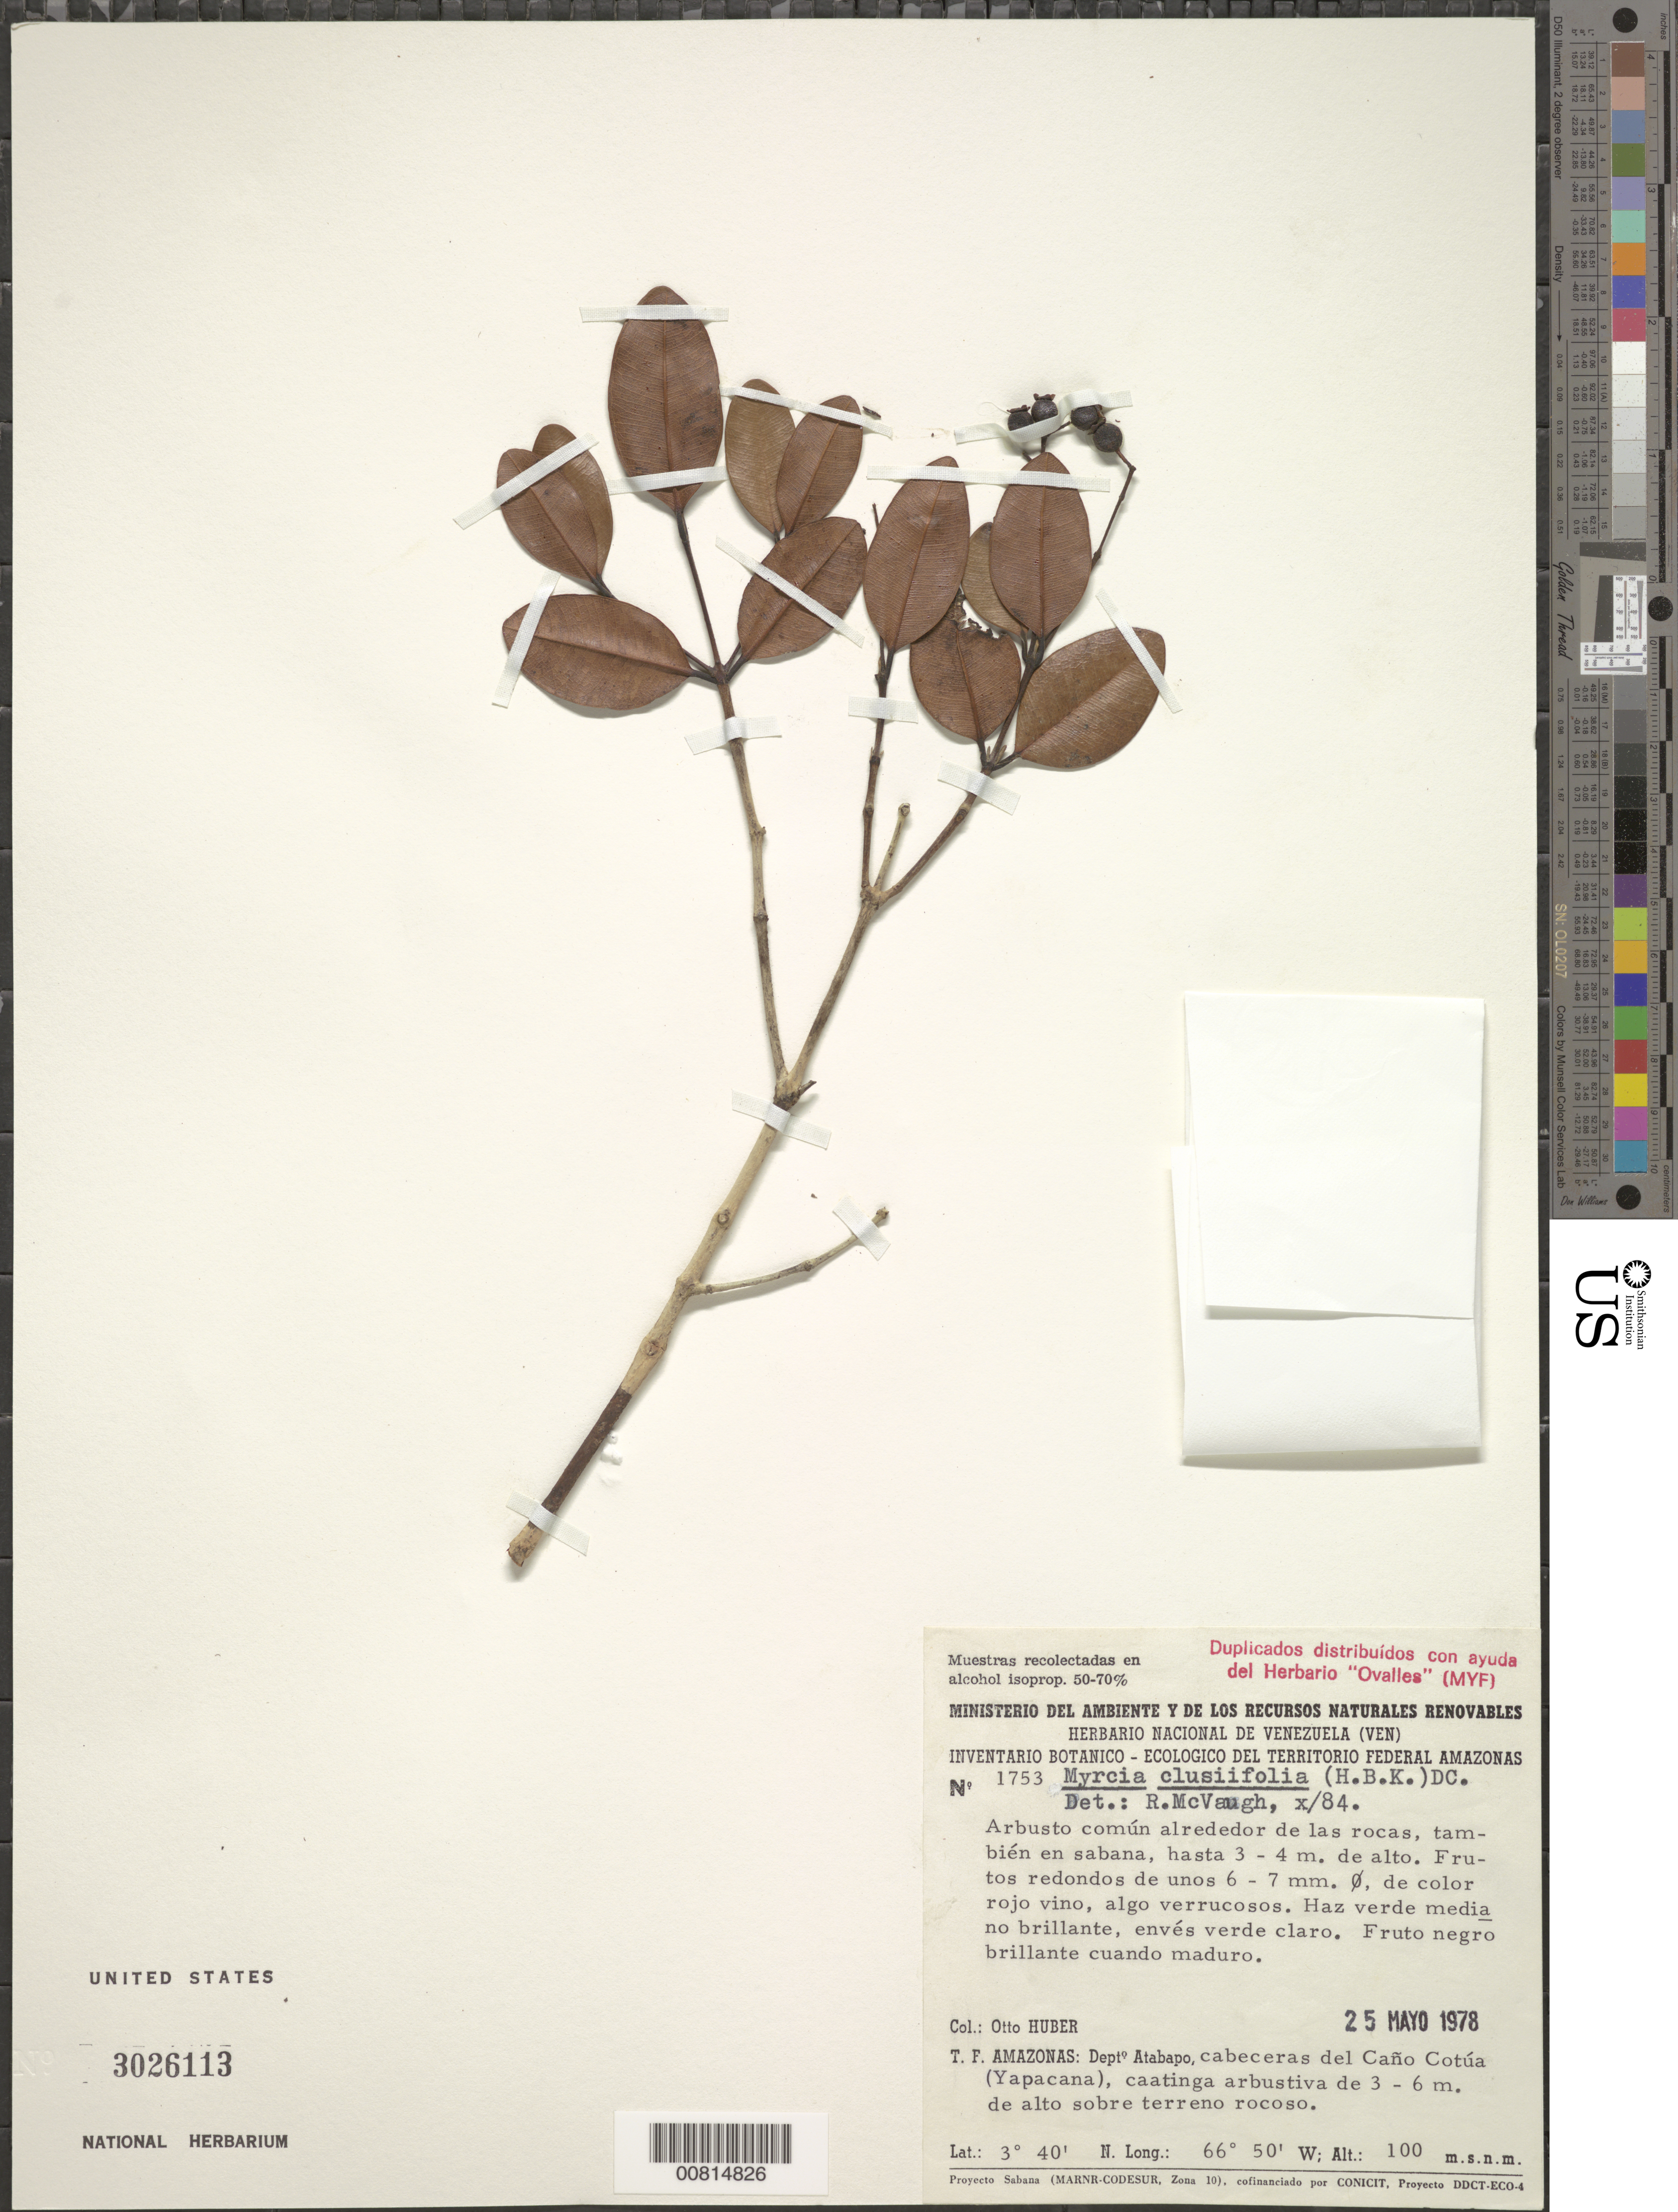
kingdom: Plantae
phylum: Tracheophyta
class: Magnoliopsida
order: Myrtales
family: Myrtaceae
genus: Myrcia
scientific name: Myrcia clusiifolia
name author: (Kunth) DC.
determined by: McVaugh, R.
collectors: O. Huber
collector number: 1753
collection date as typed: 25-May-78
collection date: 1978-05-25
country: Venezuela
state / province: Amazonas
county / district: Atabapo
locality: Caño Cotúa (Yapacana)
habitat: Caatinga arbustiva de 3-6 m de alt; alrededor de las rocas, tambien en savana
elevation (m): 100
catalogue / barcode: US 3026113